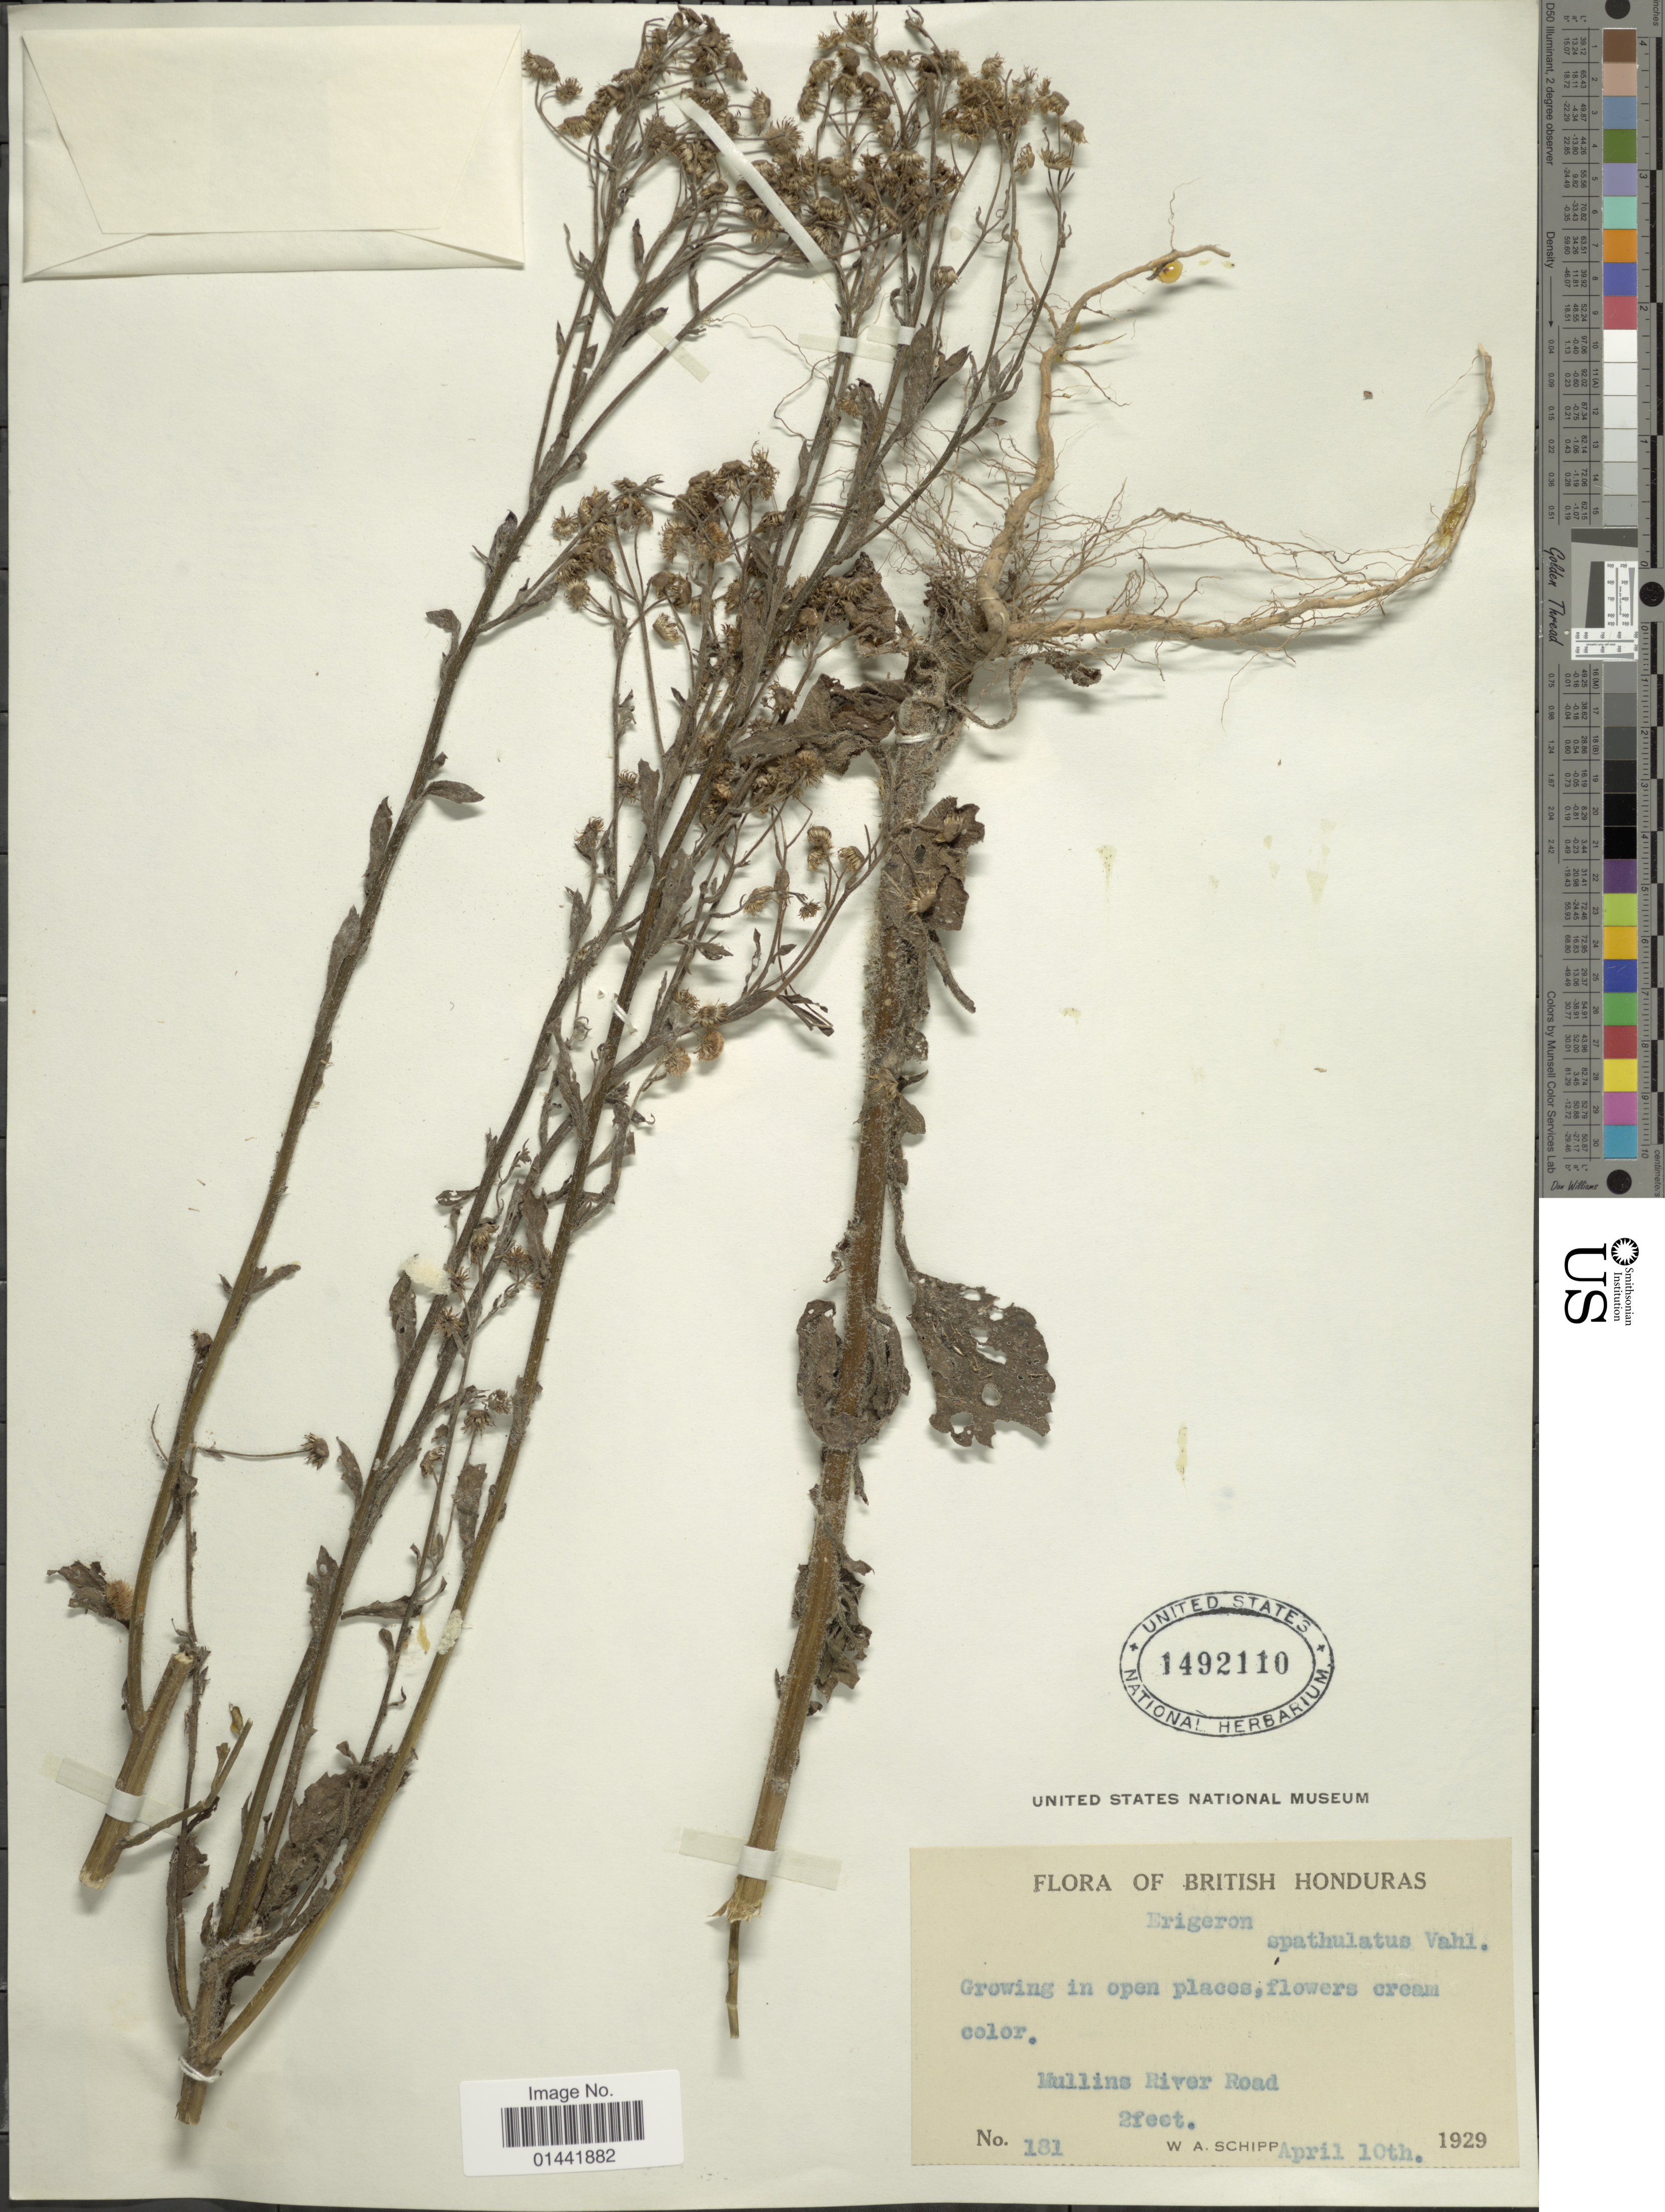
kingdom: Plantae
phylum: Tracheophyta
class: Magnoliopsida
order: Asterales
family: Asteraceae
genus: Erigeron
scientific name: Erigeron spathulatus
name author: Vahl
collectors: W. Schipp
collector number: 181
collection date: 1929-04-10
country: Belize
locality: British Honduras, growing in open places, Mullins River Road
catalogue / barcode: US 1492110